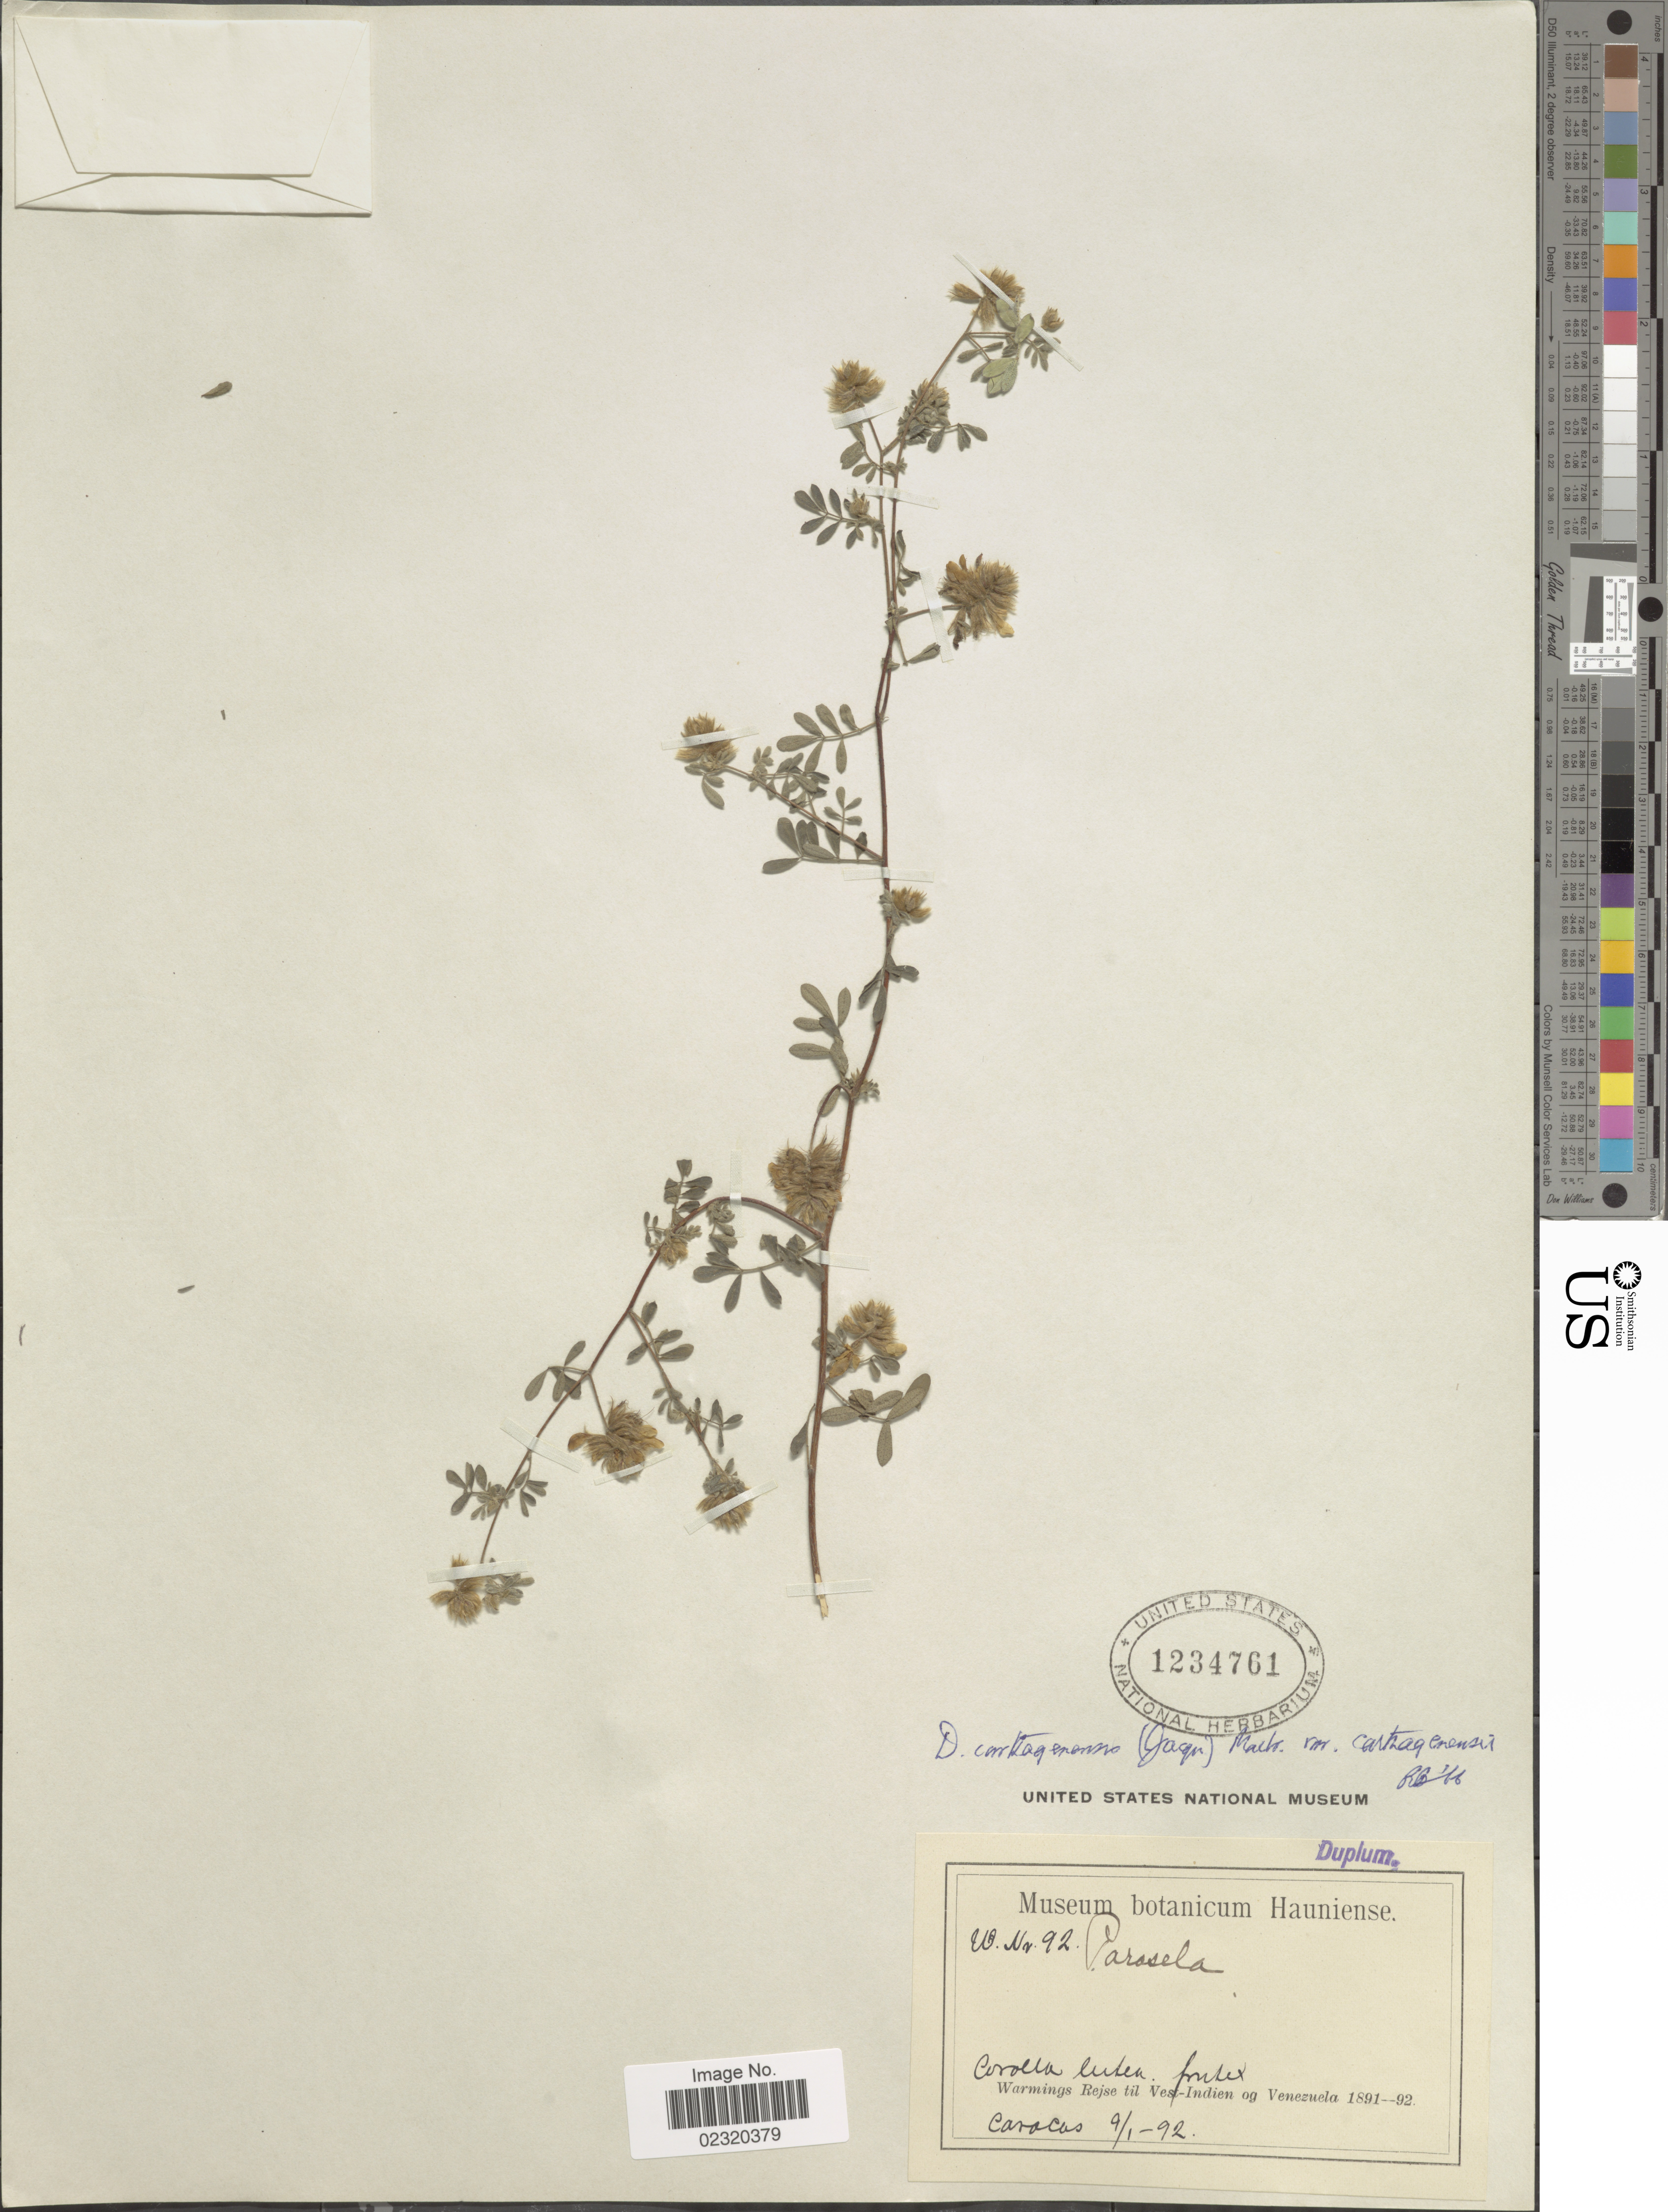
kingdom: Plantae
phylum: Tracheophyta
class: Magnoliopsida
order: Fabales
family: Fabaceae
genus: Dalea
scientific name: Dalea carthagenensis var. carthagenensis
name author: (Jacq.) J.F. Macbr.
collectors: -. Warmings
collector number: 92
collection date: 1892-01-09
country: Venezuela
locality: Caracas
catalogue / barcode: US 1234761